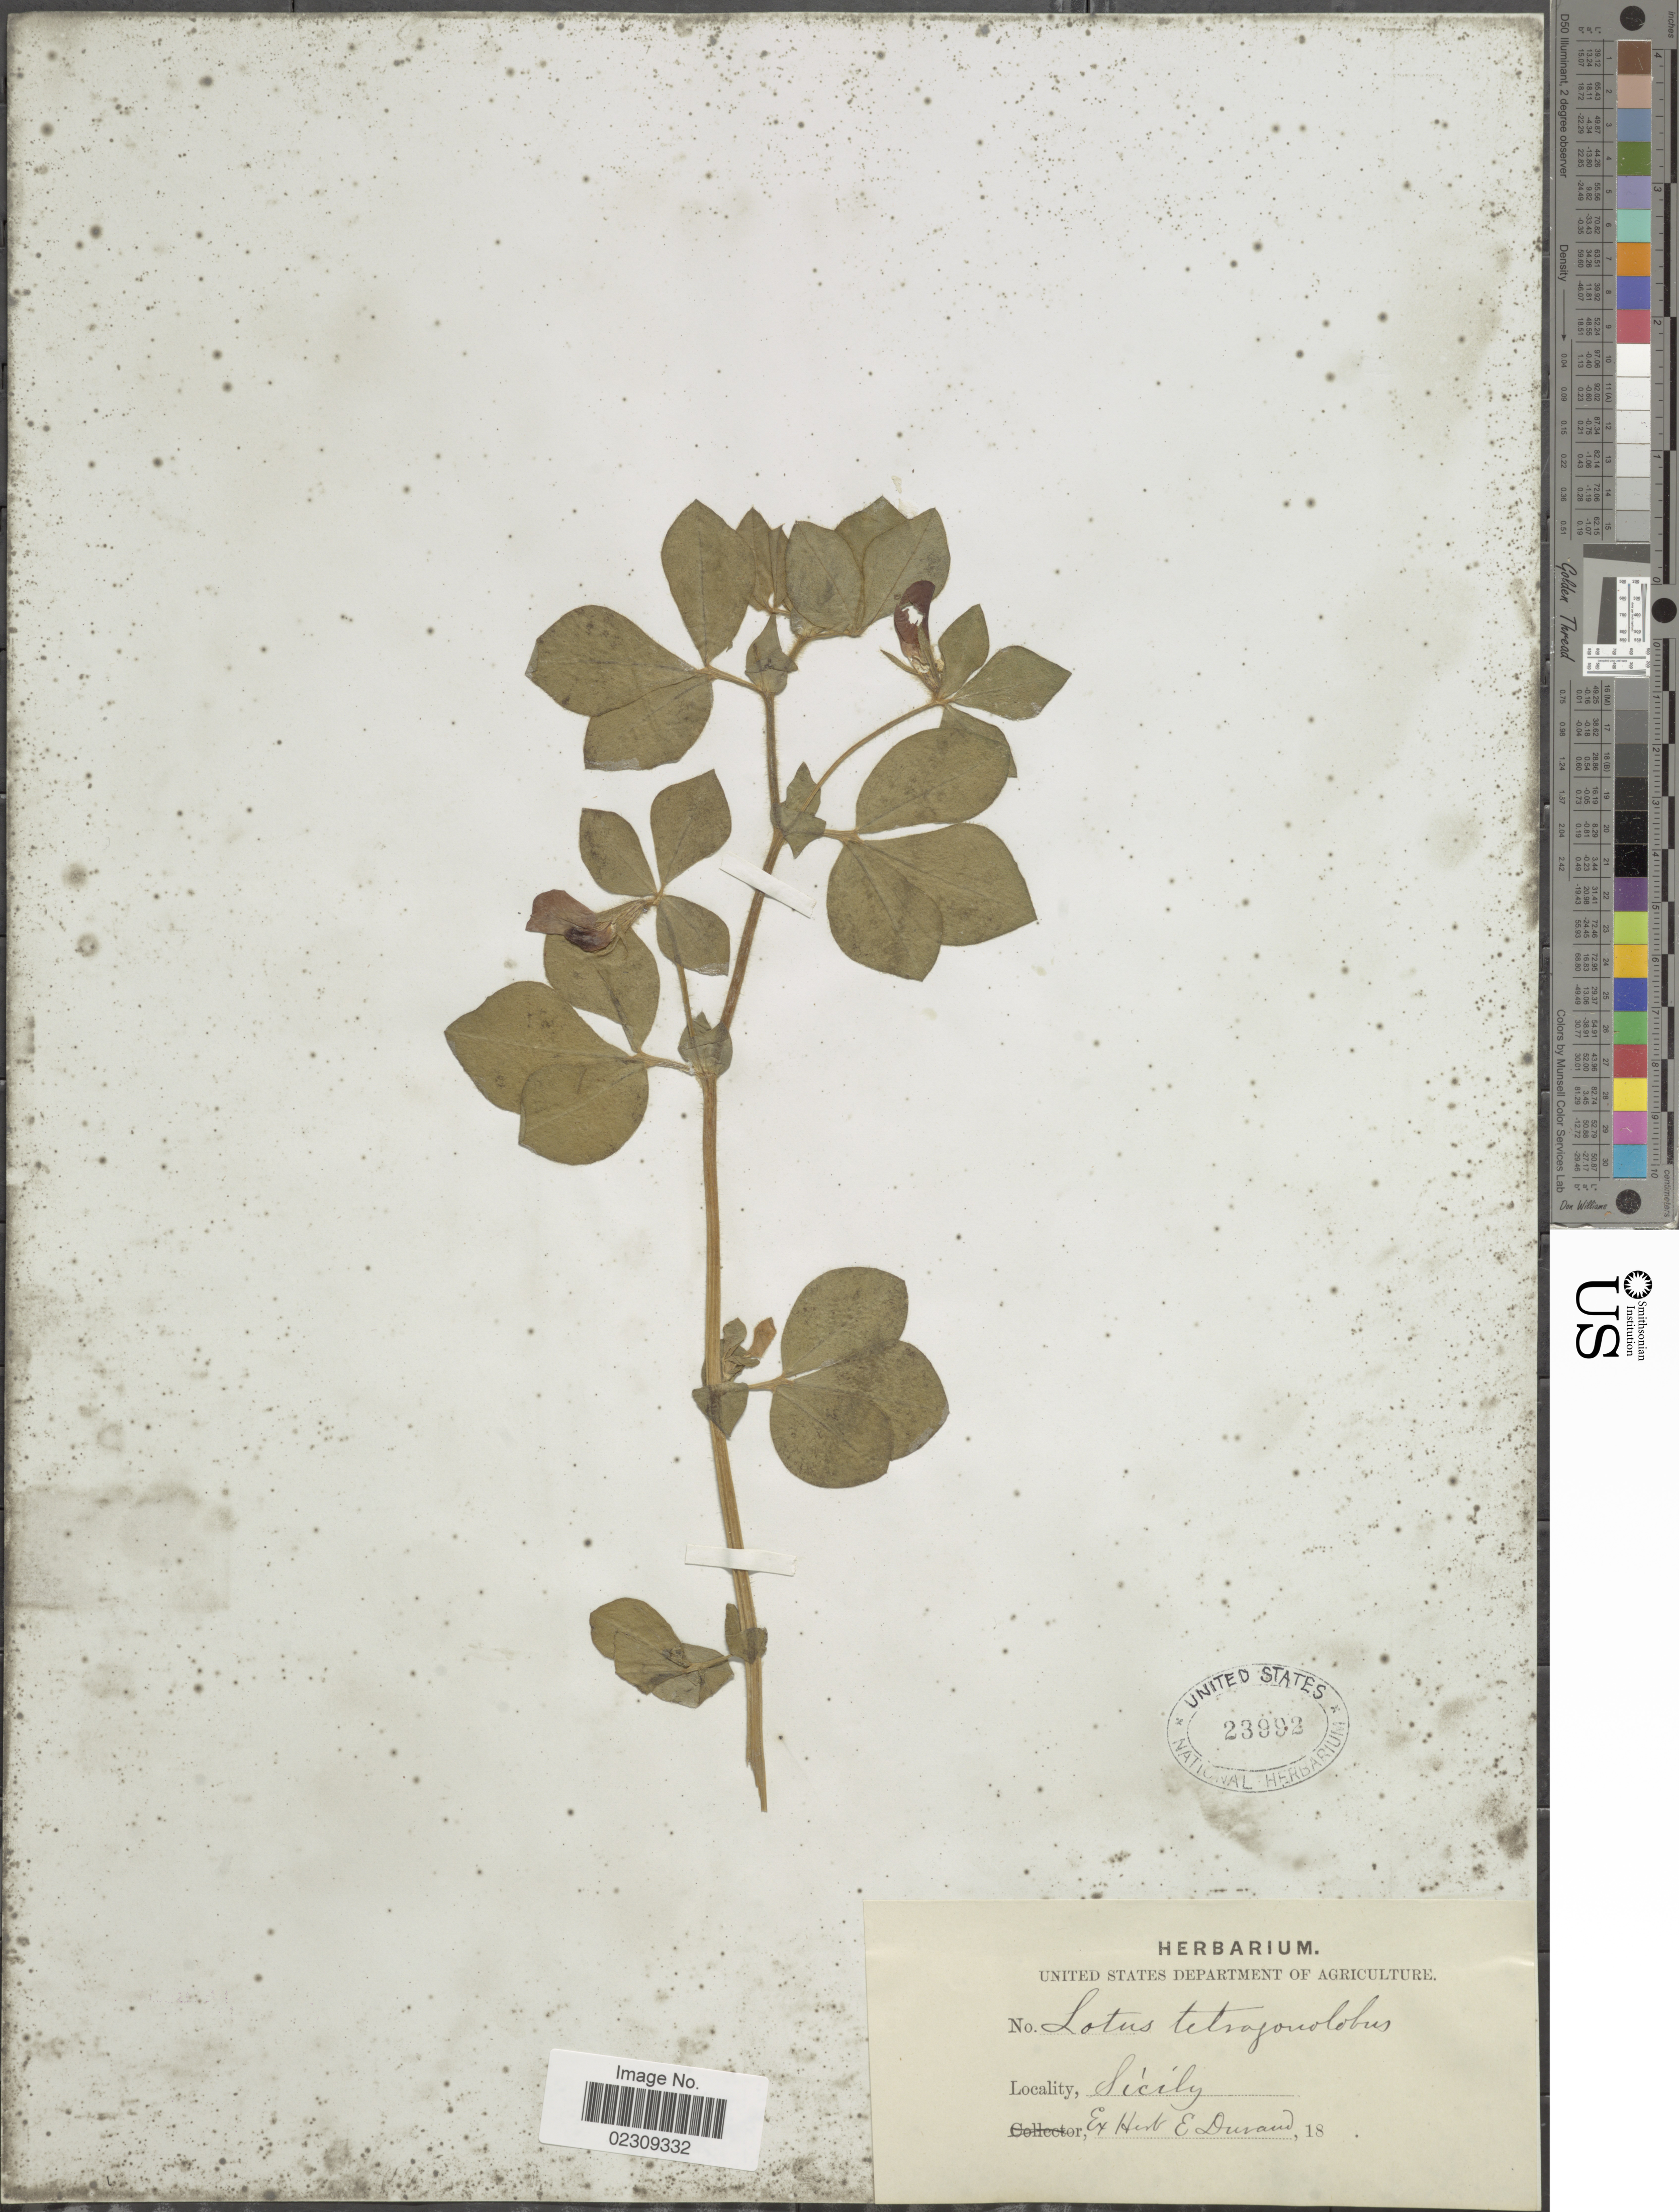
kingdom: Plantae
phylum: Tracheophyta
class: Magnoliopsida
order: Fabales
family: Fabaceae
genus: Tetragonolobus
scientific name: Tetragonolobus purpureus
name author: Moench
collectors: Ex herb. E. Durand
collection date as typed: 18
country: Italy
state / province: Siciliana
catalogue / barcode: US 23992